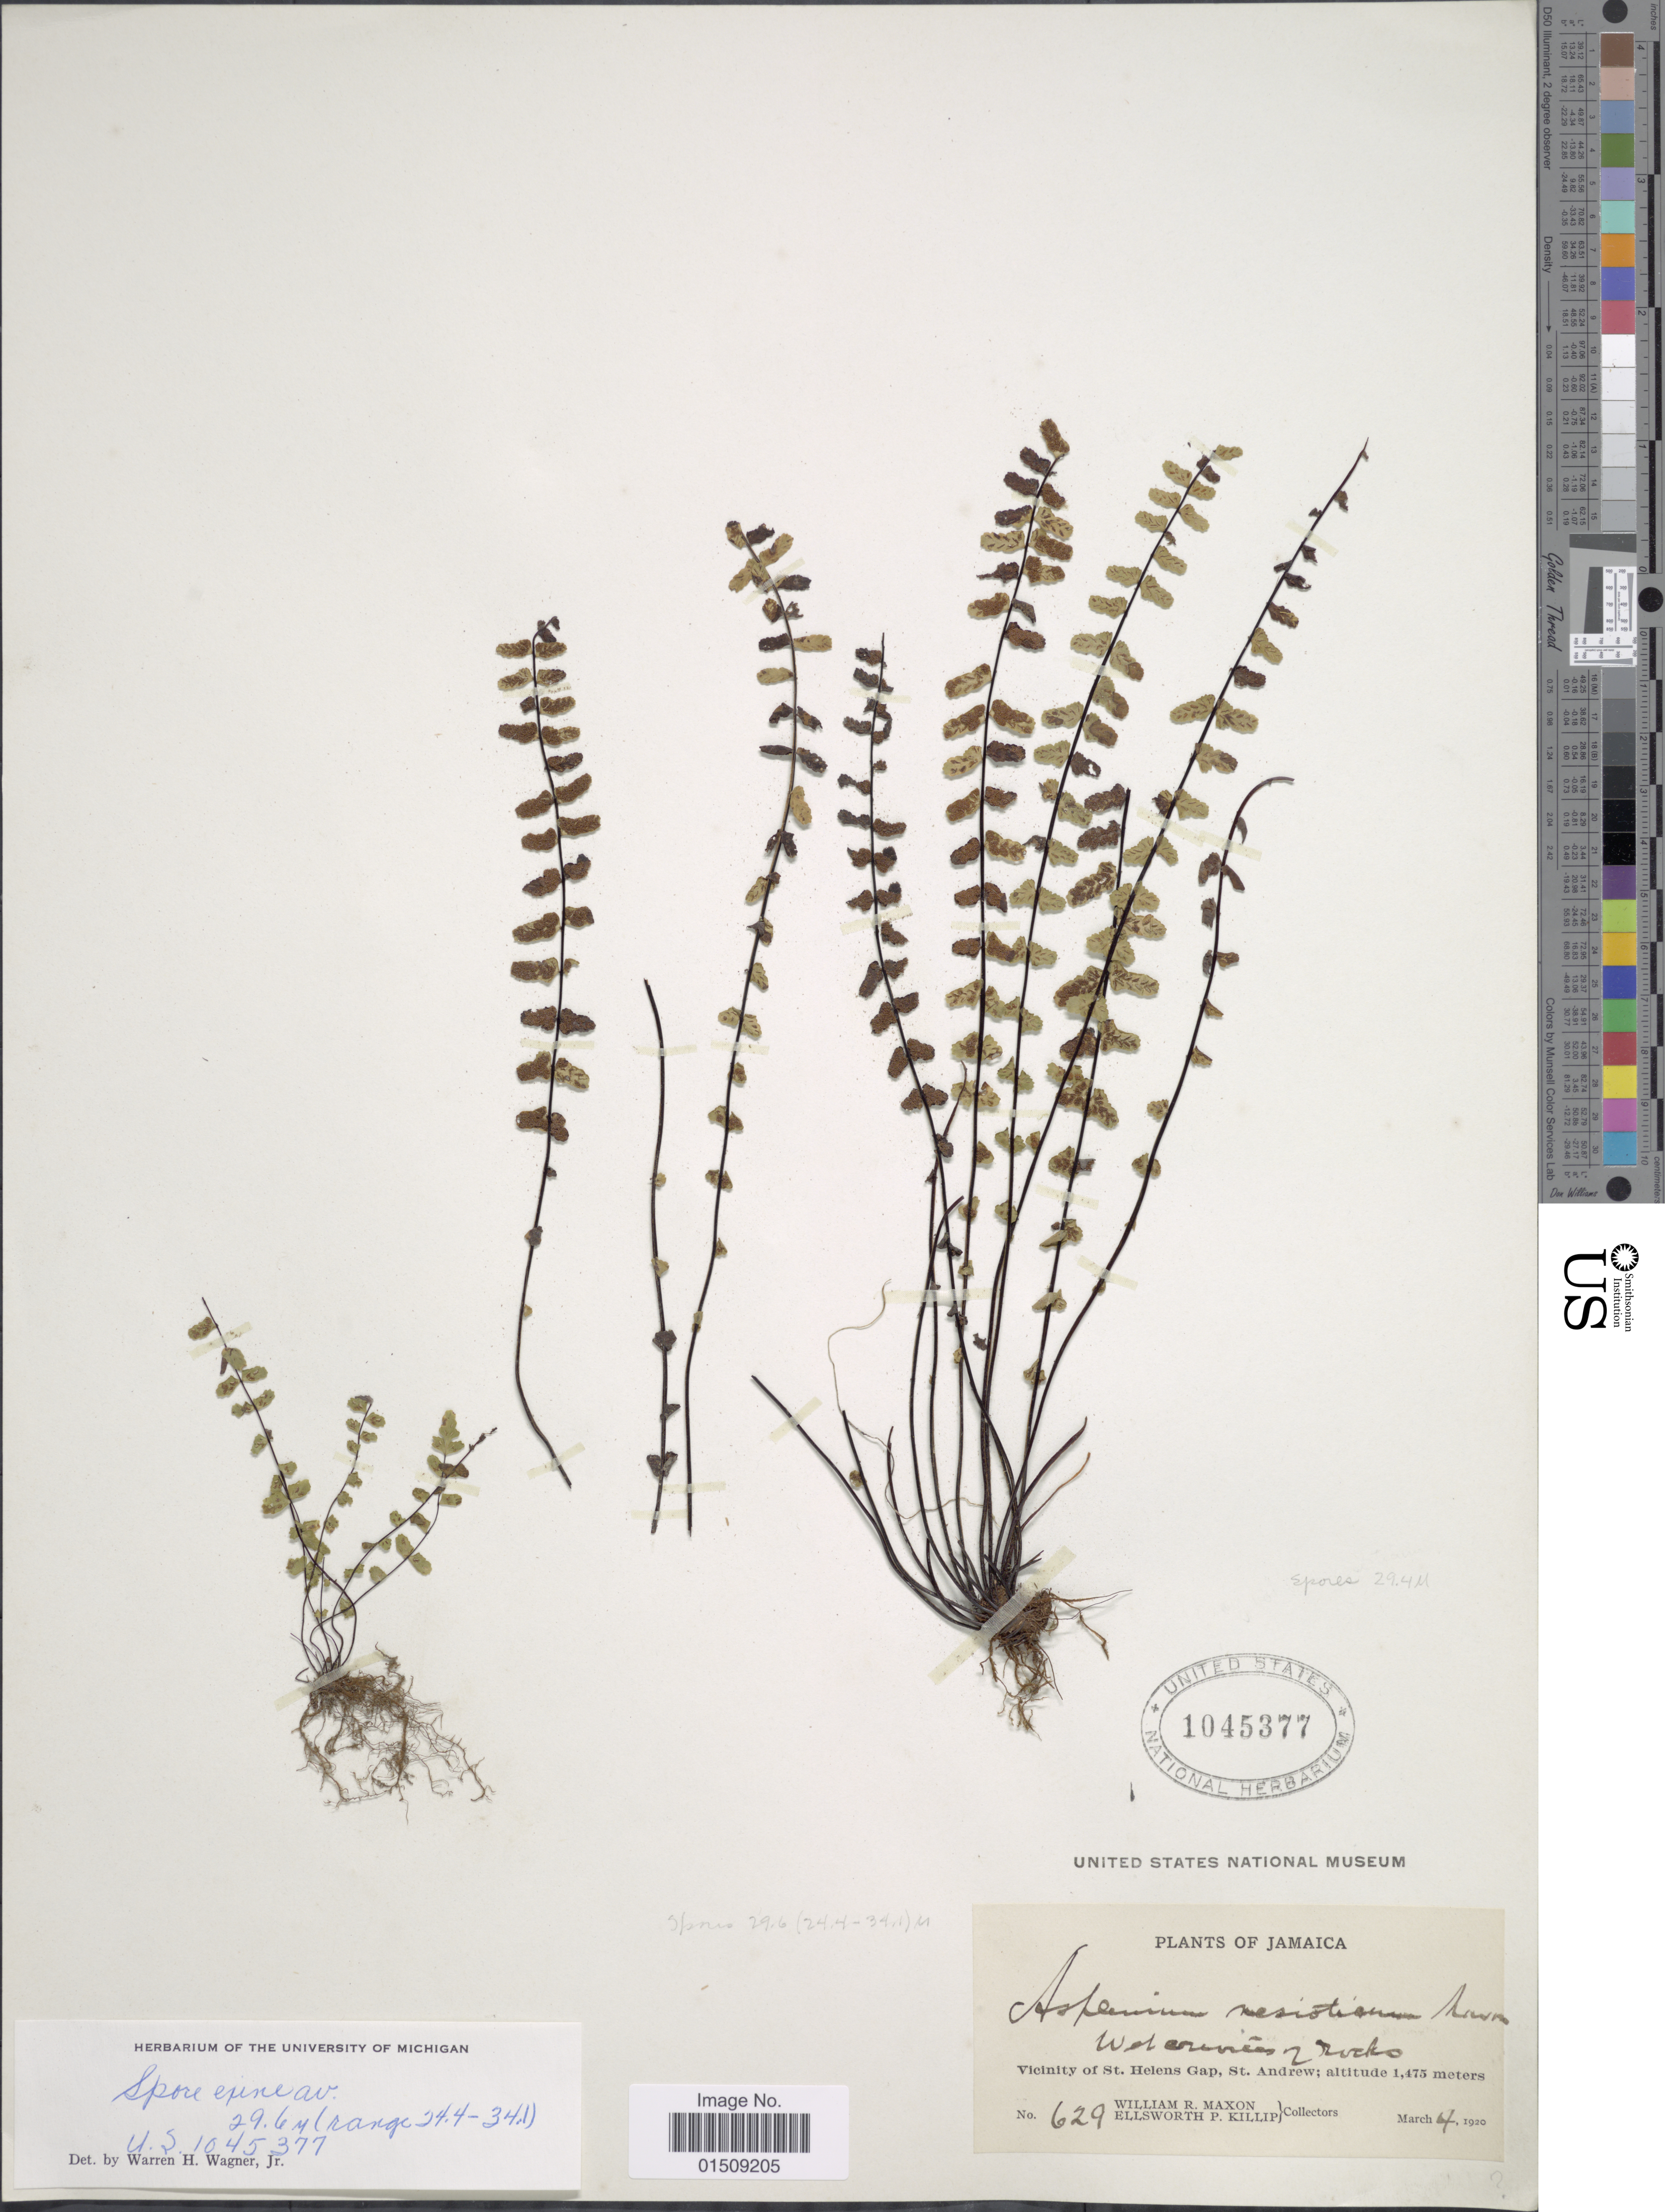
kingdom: Plantae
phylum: Tracheophyta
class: Polypodiopsida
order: Polypodiales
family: Aspleniaceae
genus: Asplenium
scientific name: Asplenium nesioticum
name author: Maxon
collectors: W. R. Maxon & E. P. Killip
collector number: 629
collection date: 1920-03-04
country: Jamaica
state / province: Saint Andrew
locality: Vicinity of St. Helens Gap, St. Andrew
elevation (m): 1475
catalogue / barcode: US 1045377